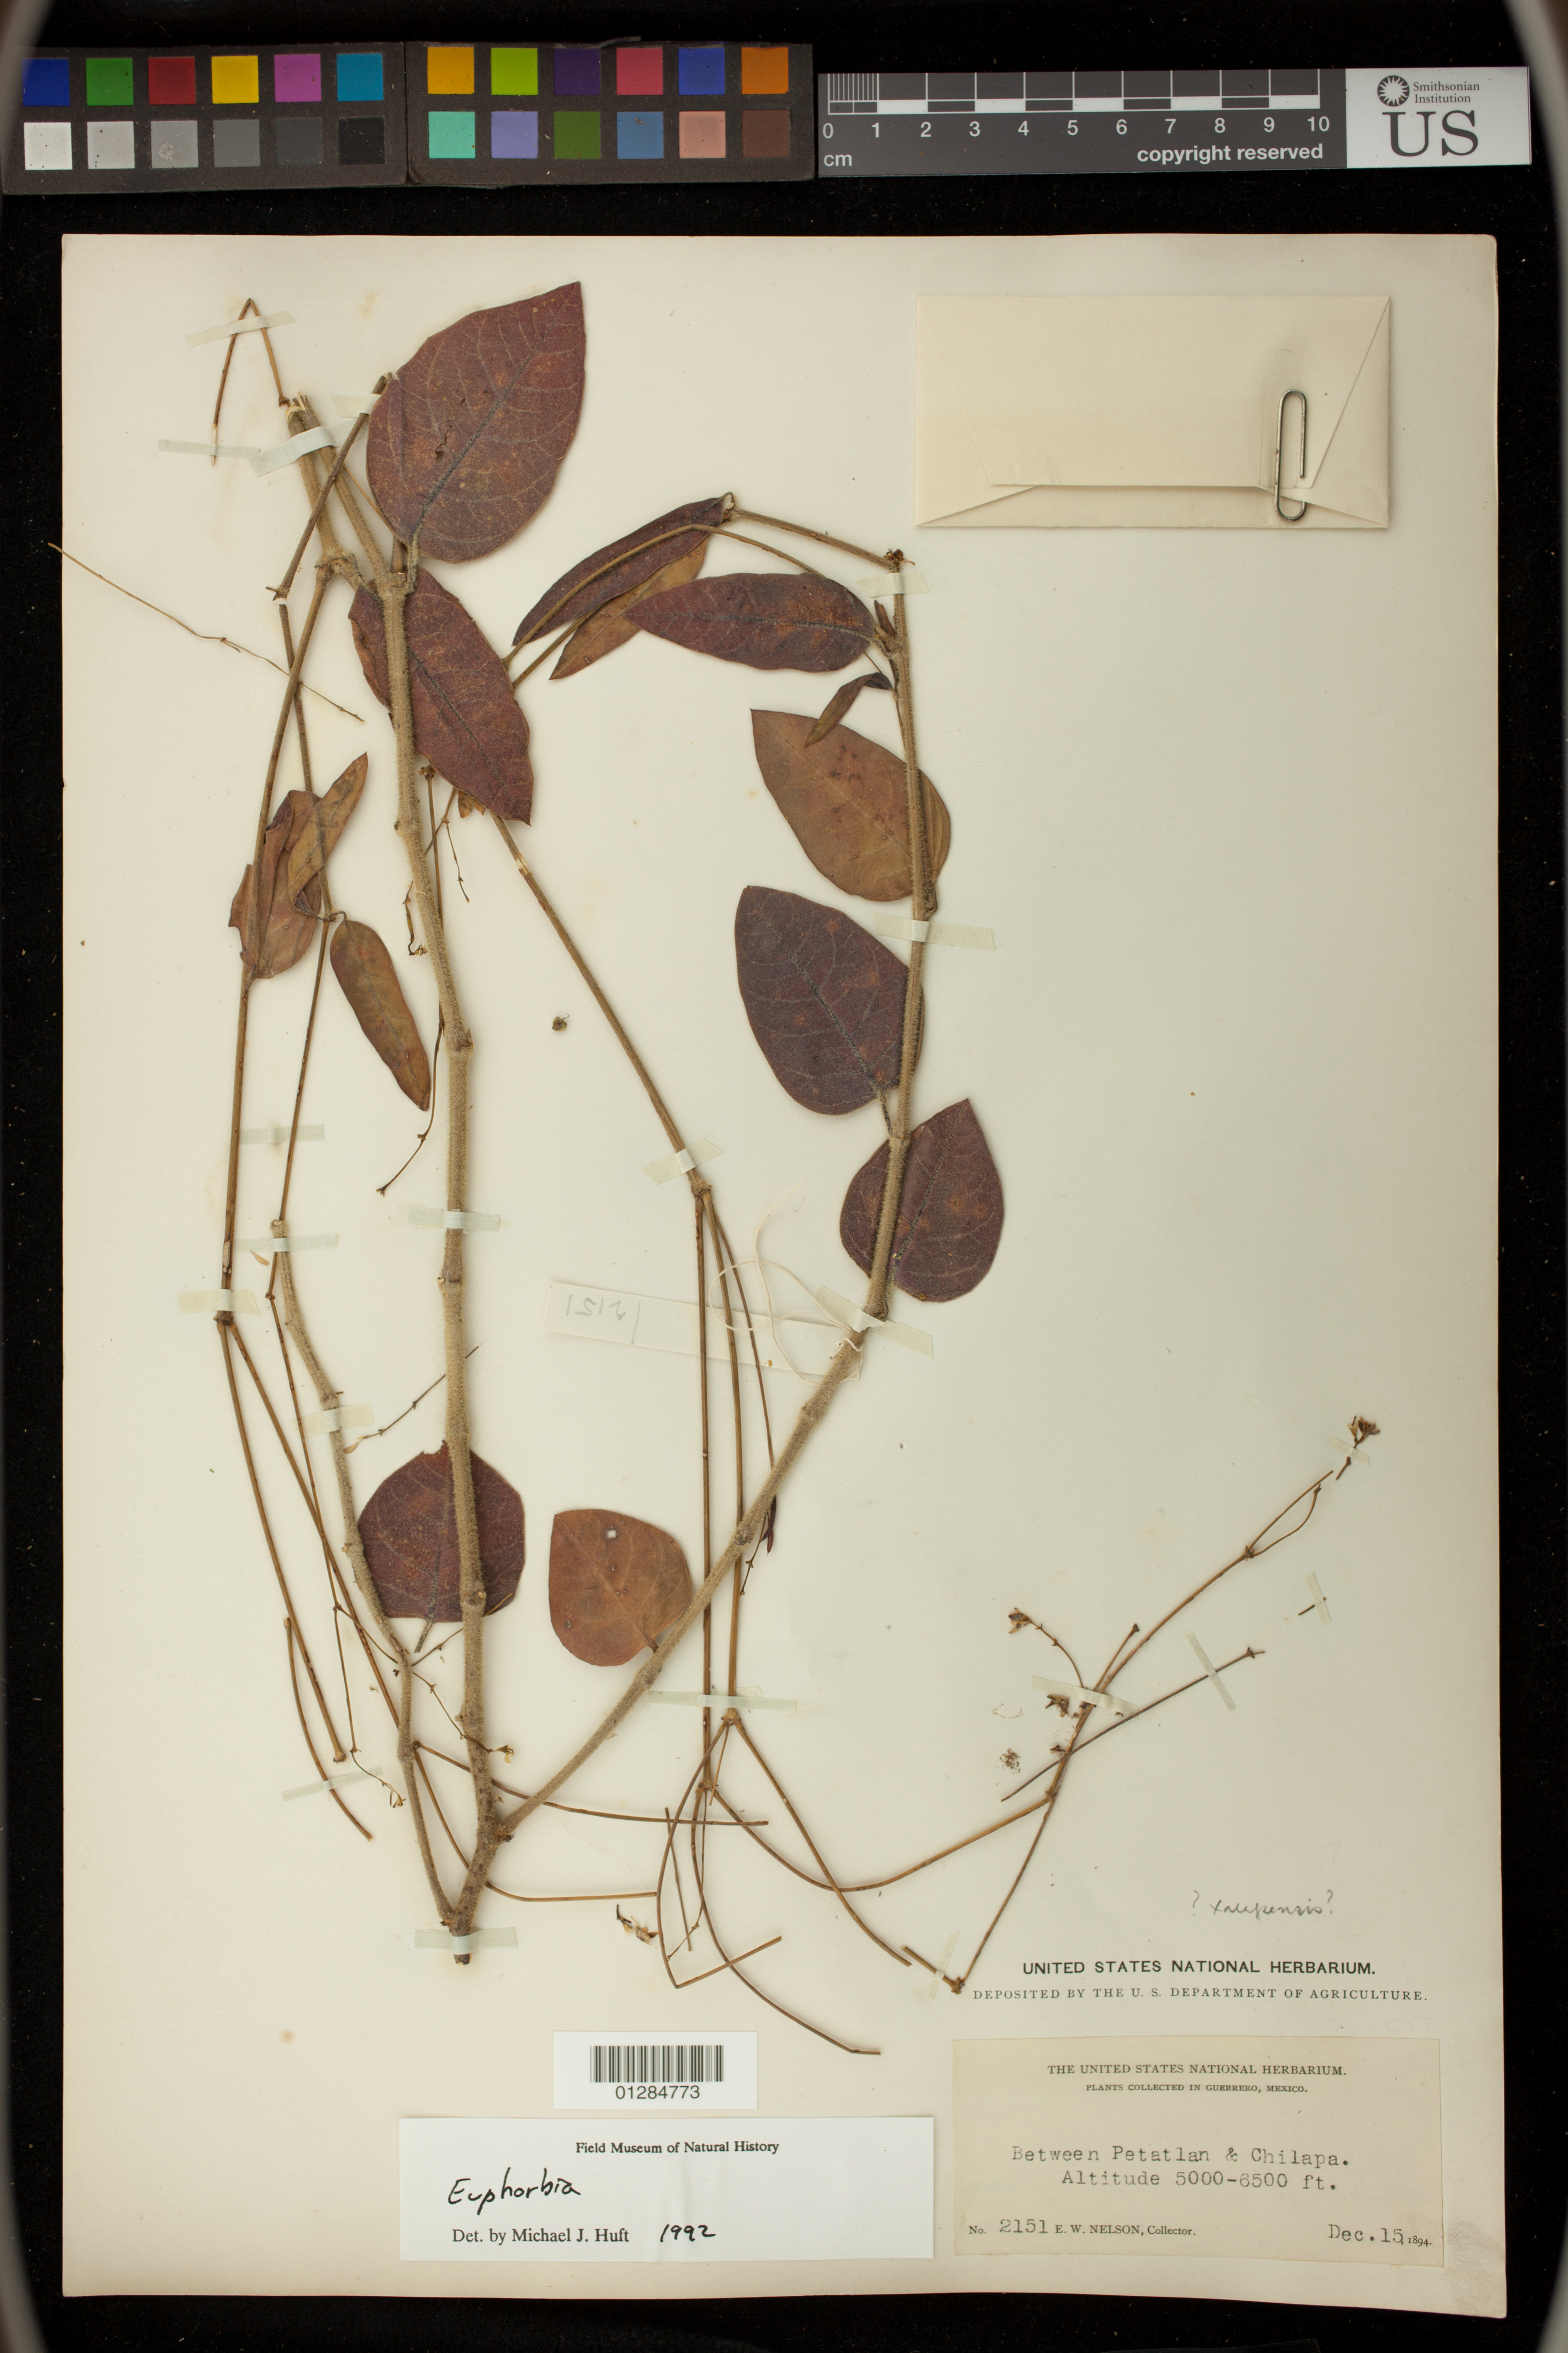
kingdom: Plantae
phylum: Tracheophyta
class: Magnoliopsida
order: Malpighiales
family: Euphorbiaceae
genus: Euphorbia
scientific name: Euphorbia sp.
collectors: E. W. Nelson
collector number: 2151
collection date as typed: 15 Dec 1894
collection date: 1894-12-15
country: Mexico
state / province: Guerrero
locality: Between Petatlan and Chilapa.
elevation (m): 1524